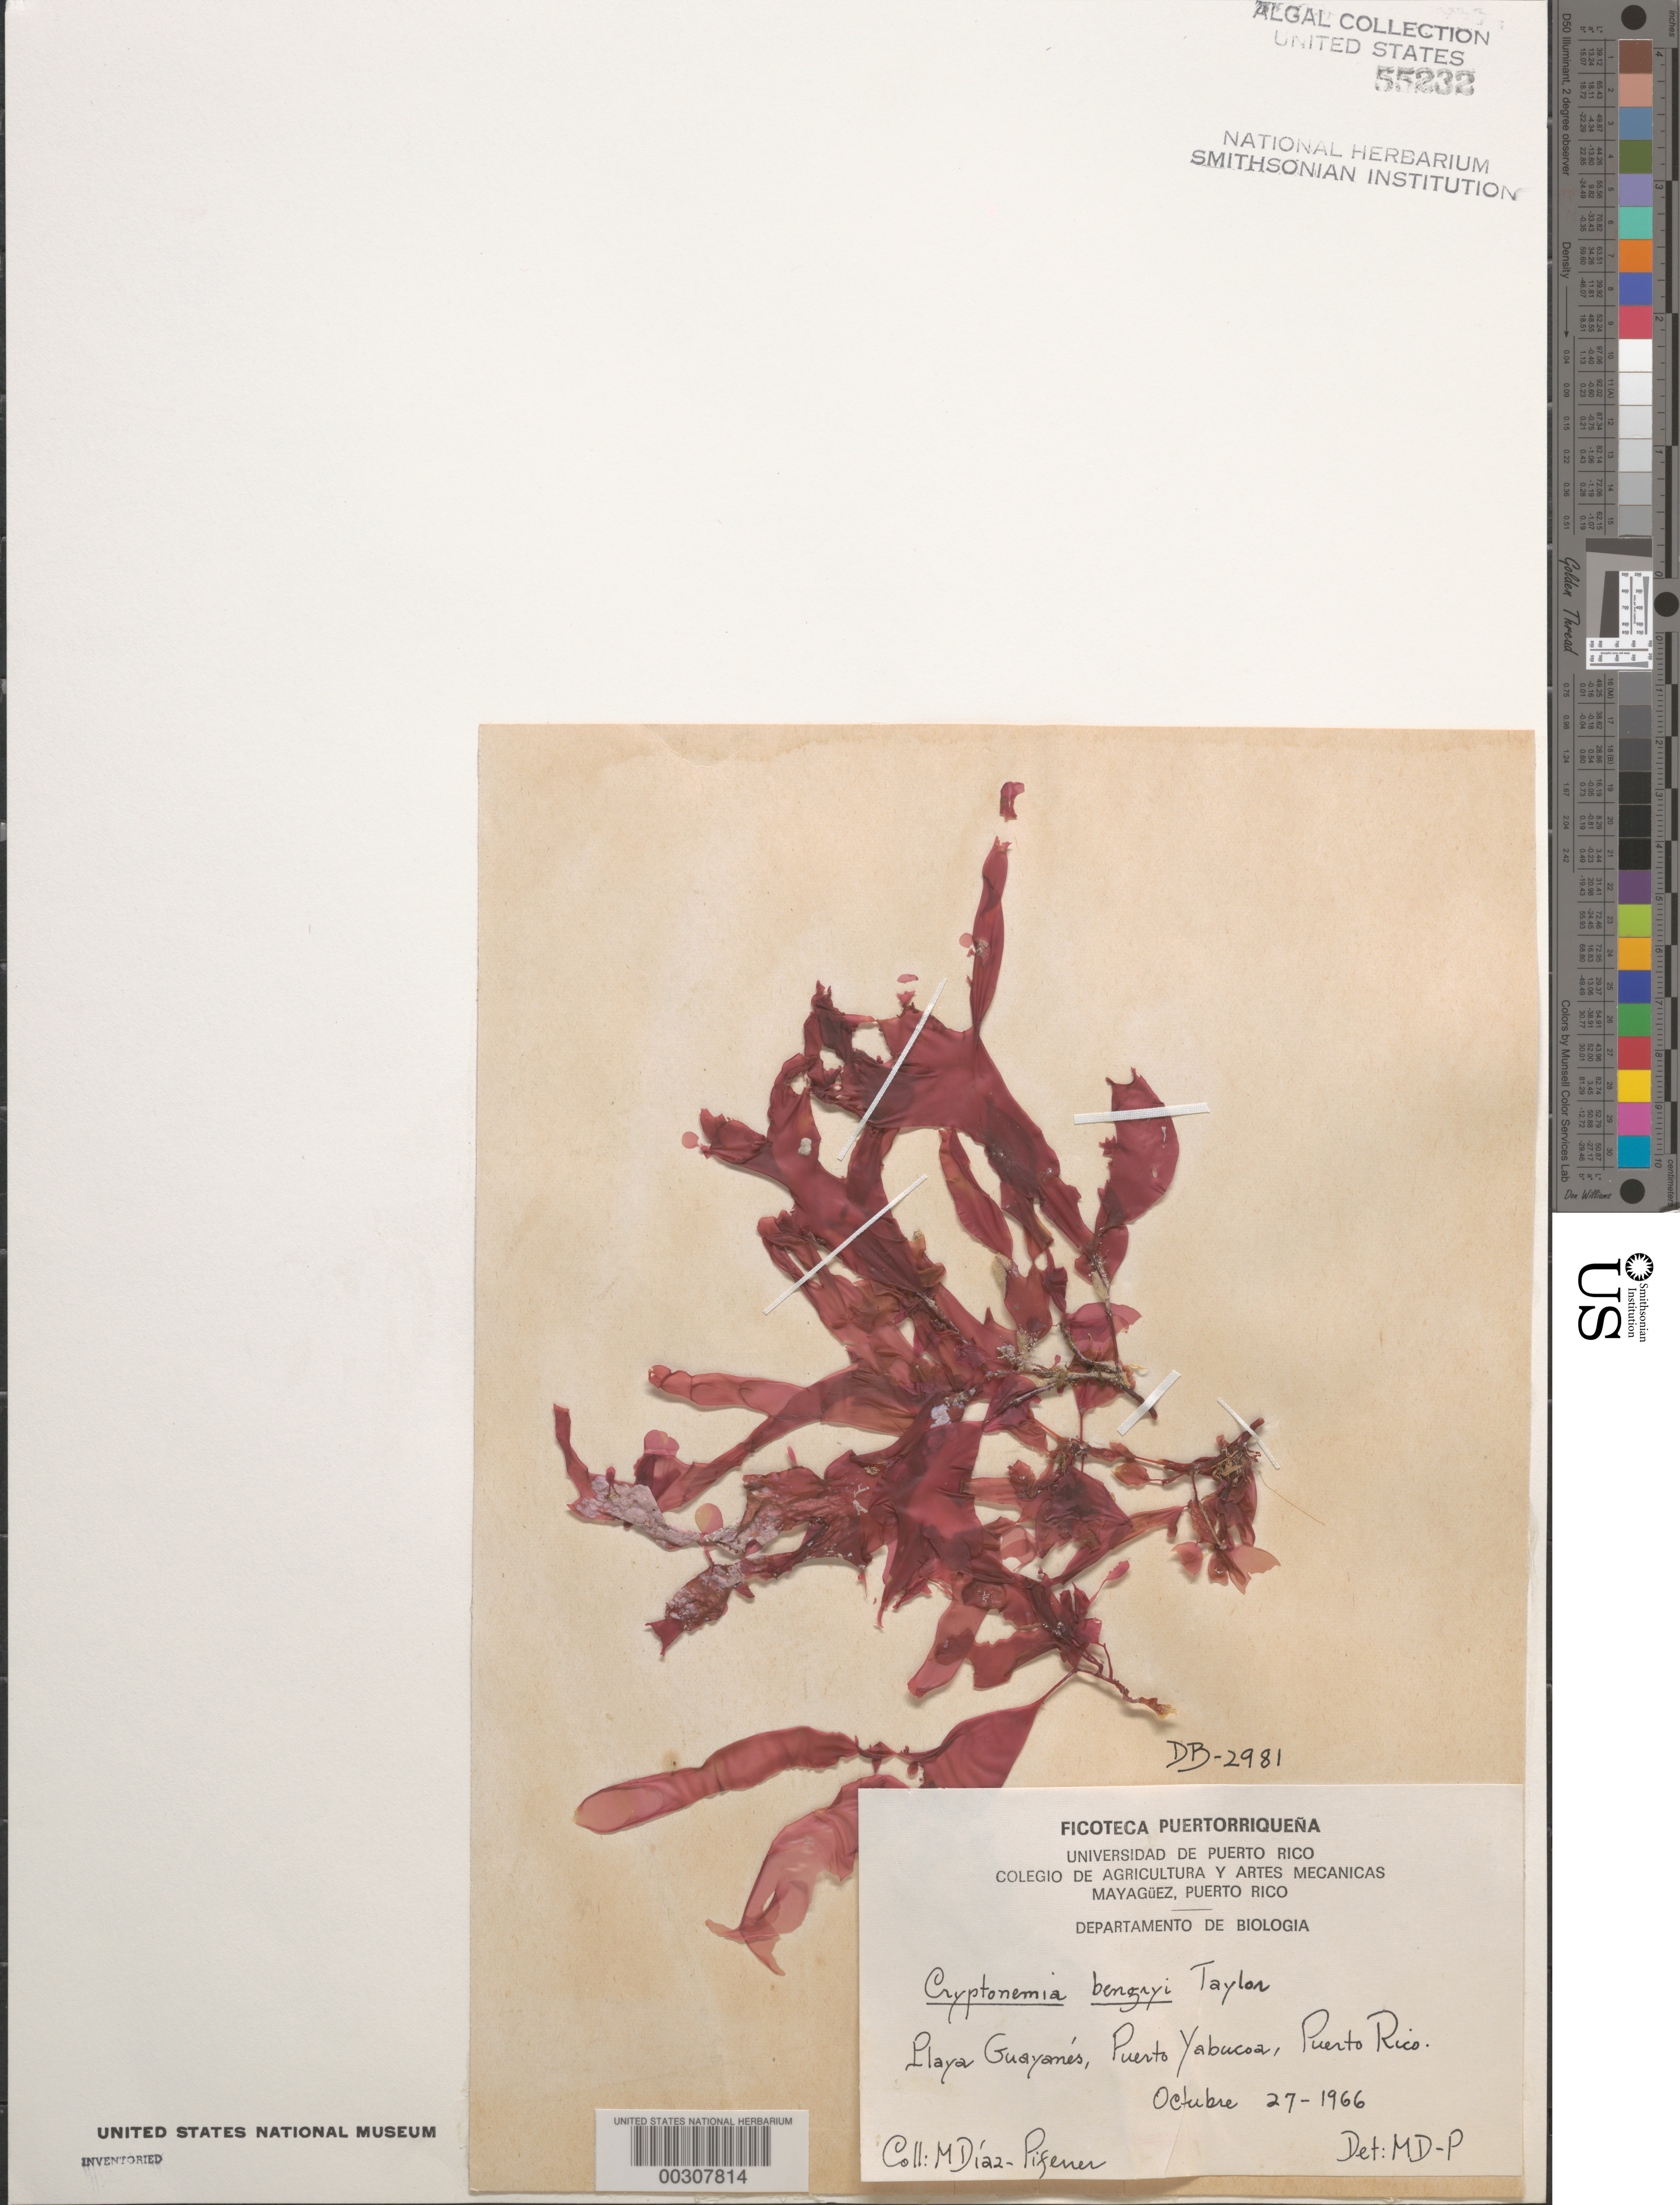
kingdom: Plantae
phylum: Rhodophyta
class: Florideophyceae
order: Halymeniales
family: Halymeniaceae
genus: Cryptonemia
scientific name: Cryptonemia bengryi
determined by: Diaz-Piferrer, M.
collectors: M. Diaz-Piferrer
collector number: Db-2981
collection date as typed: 27 Oct 1966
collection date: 1966-10-27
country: Puerto Rico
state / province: Yabucoa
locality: Playa Guayanes, Puerto Yabucoa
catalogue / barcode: US 55232